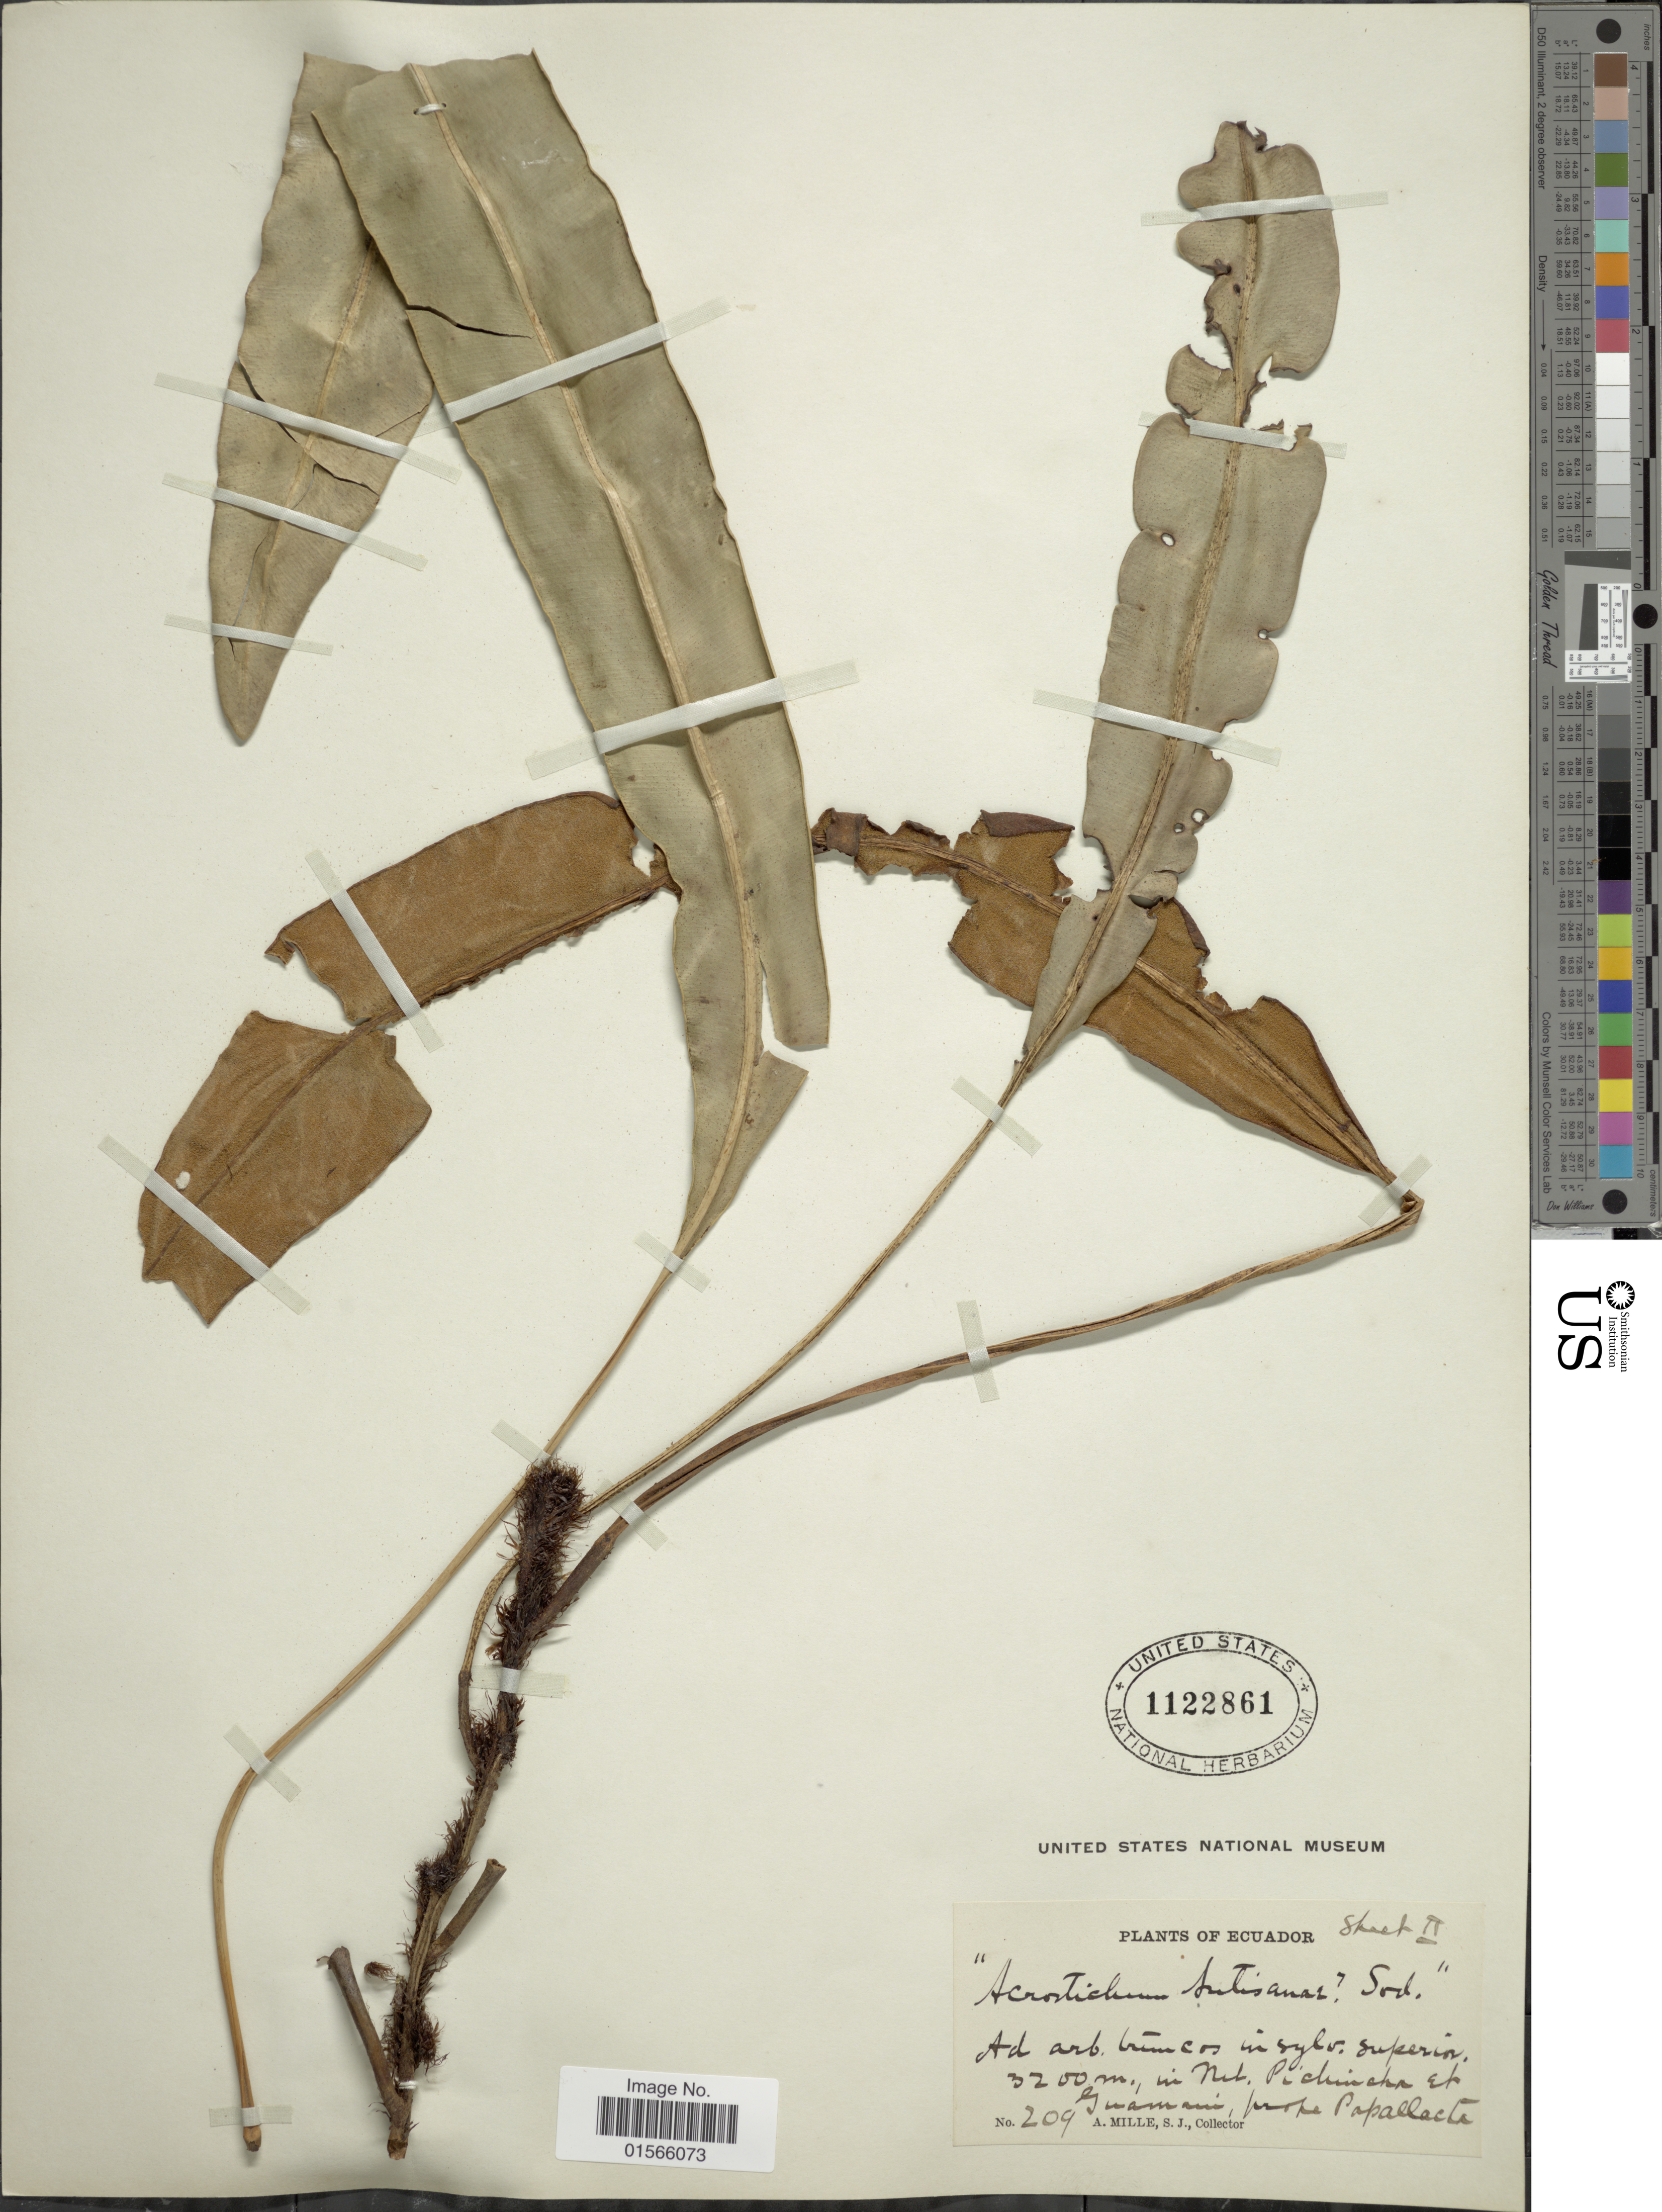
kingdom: Plantae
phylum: Tracheophyta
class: Polypodiopsida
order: Polypodiales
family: Dryopteridaceae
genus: Elaphoglossum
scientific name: Elaphoglossum antisanae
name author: (Sodiro) C. Chr.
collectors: A. Mille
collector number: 209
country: Ecuador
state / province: Pichincha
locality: Ad arb truncos in sylv. superior, in Mt Pichincha et Guamani, prope Papallacta.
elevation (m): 3200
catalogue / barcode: US 1122861